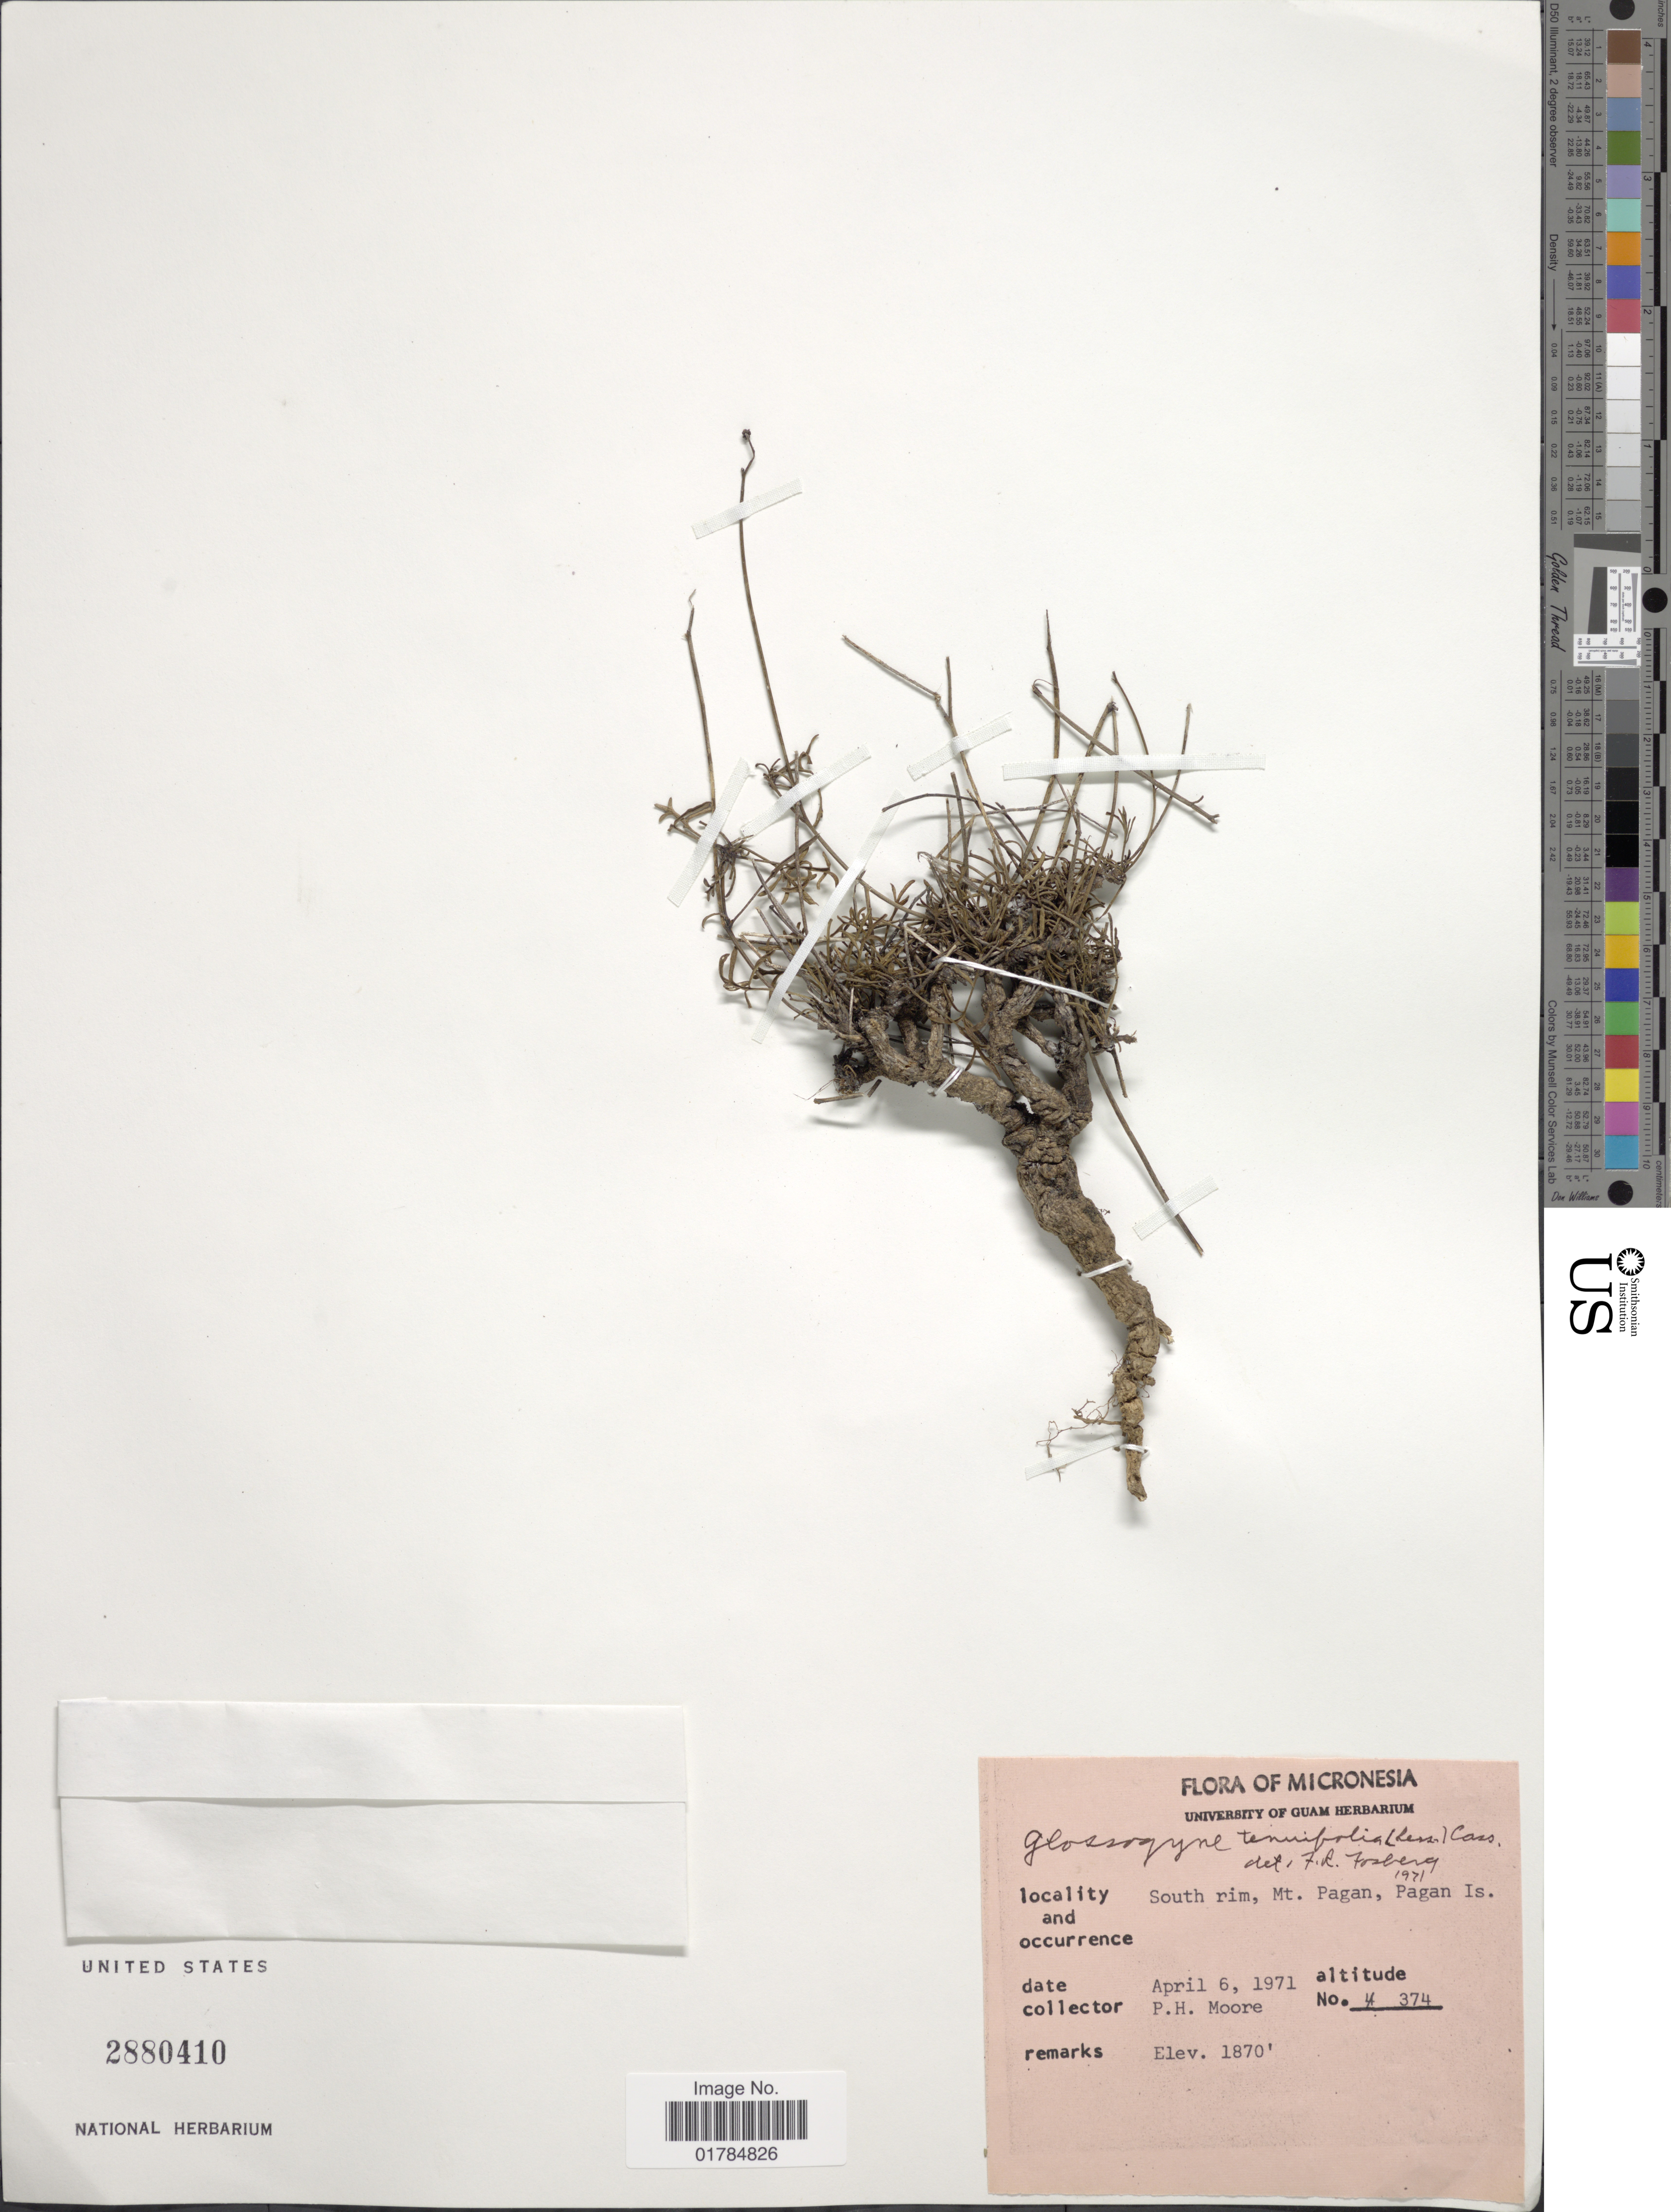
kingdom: Plantae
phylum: Tracheophyta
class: Magnoliopsida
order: Asterales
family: Asteraceae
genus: Glossogyne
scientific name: Glossogyne tenuifolia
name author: (Labill.)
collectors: P. H. Moore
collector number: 4/374*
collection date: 1971-04-06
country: Northern Mariana Islands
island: Pagan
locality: South rim, Mt. Pagan, Pagan Is. Micronesia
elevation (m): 570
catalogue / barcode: US 2880410